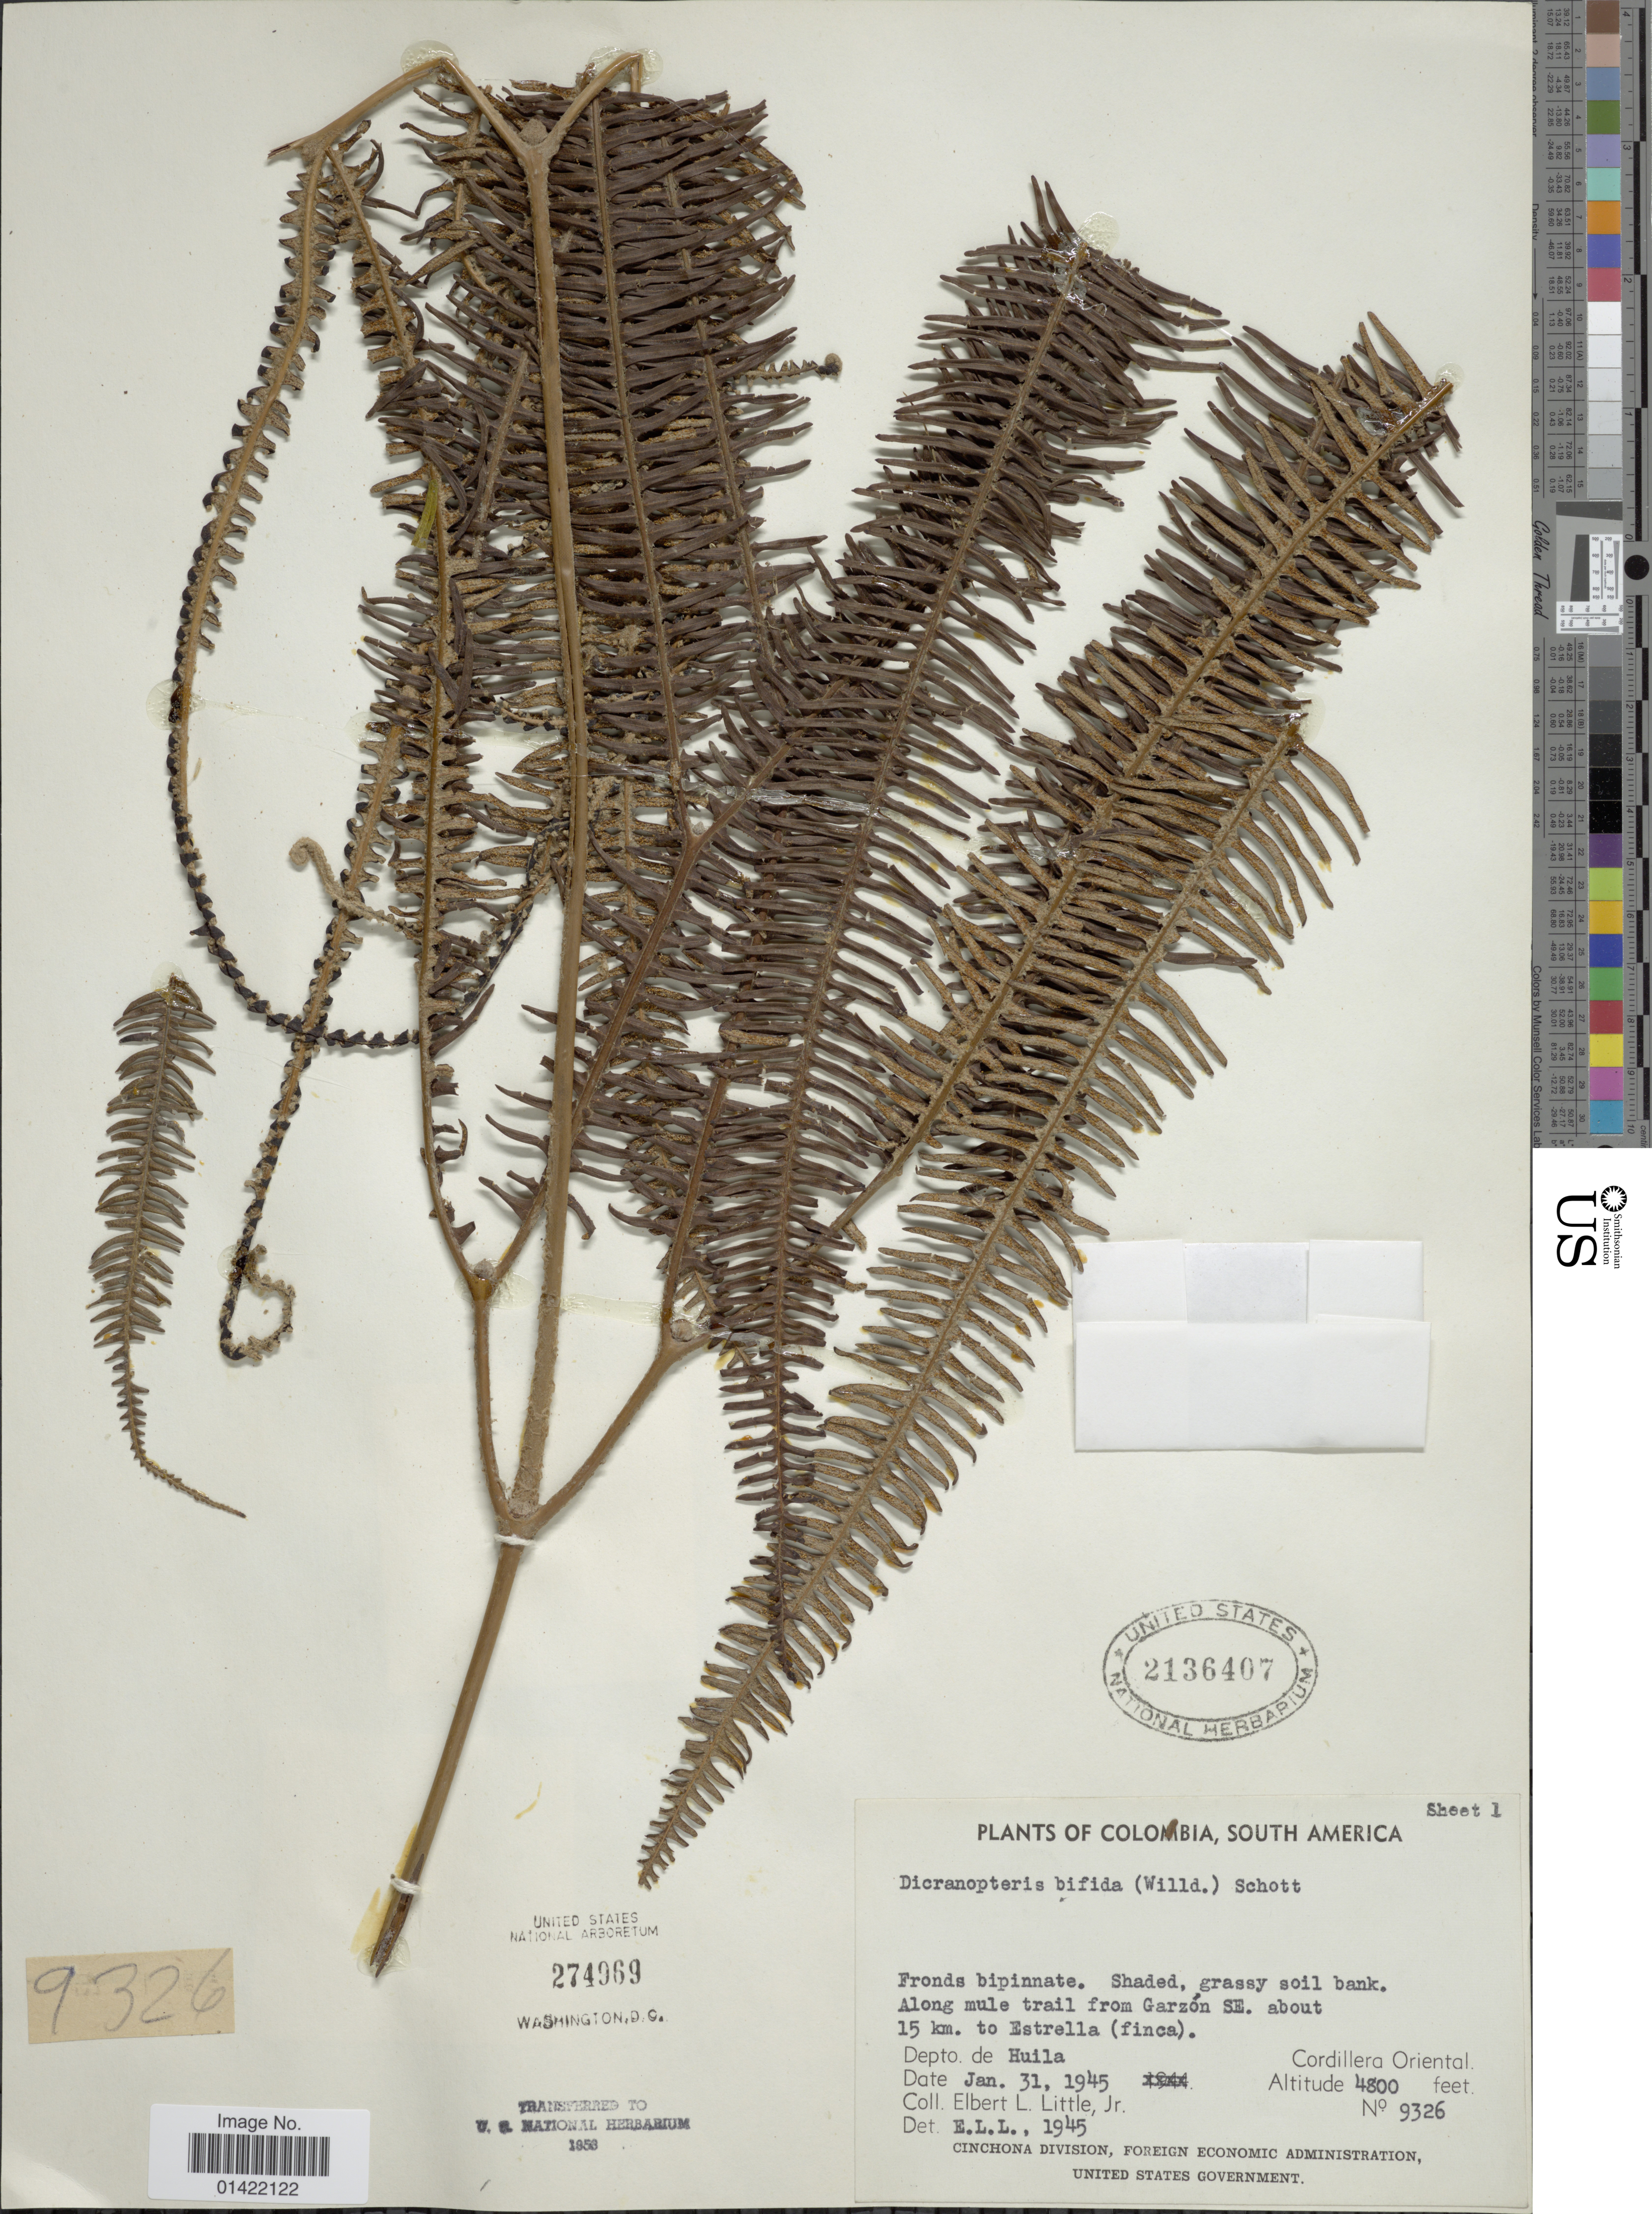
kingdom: Plantae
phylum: Tracheophyta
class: Polypodiopsida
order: Gleicheniales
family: Gleicheniaceae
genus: Sticherus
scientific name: Sticherus bifidus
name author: (Willd.) Ching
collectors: E. L. Little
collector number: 9326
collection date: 1945-01-31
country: Colombia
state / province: Huila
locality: Along mule trail from Garzon SE. about 15 km. to Estrella (finca). Depto. de Huila.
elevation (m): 1463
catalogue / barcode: US 2136407